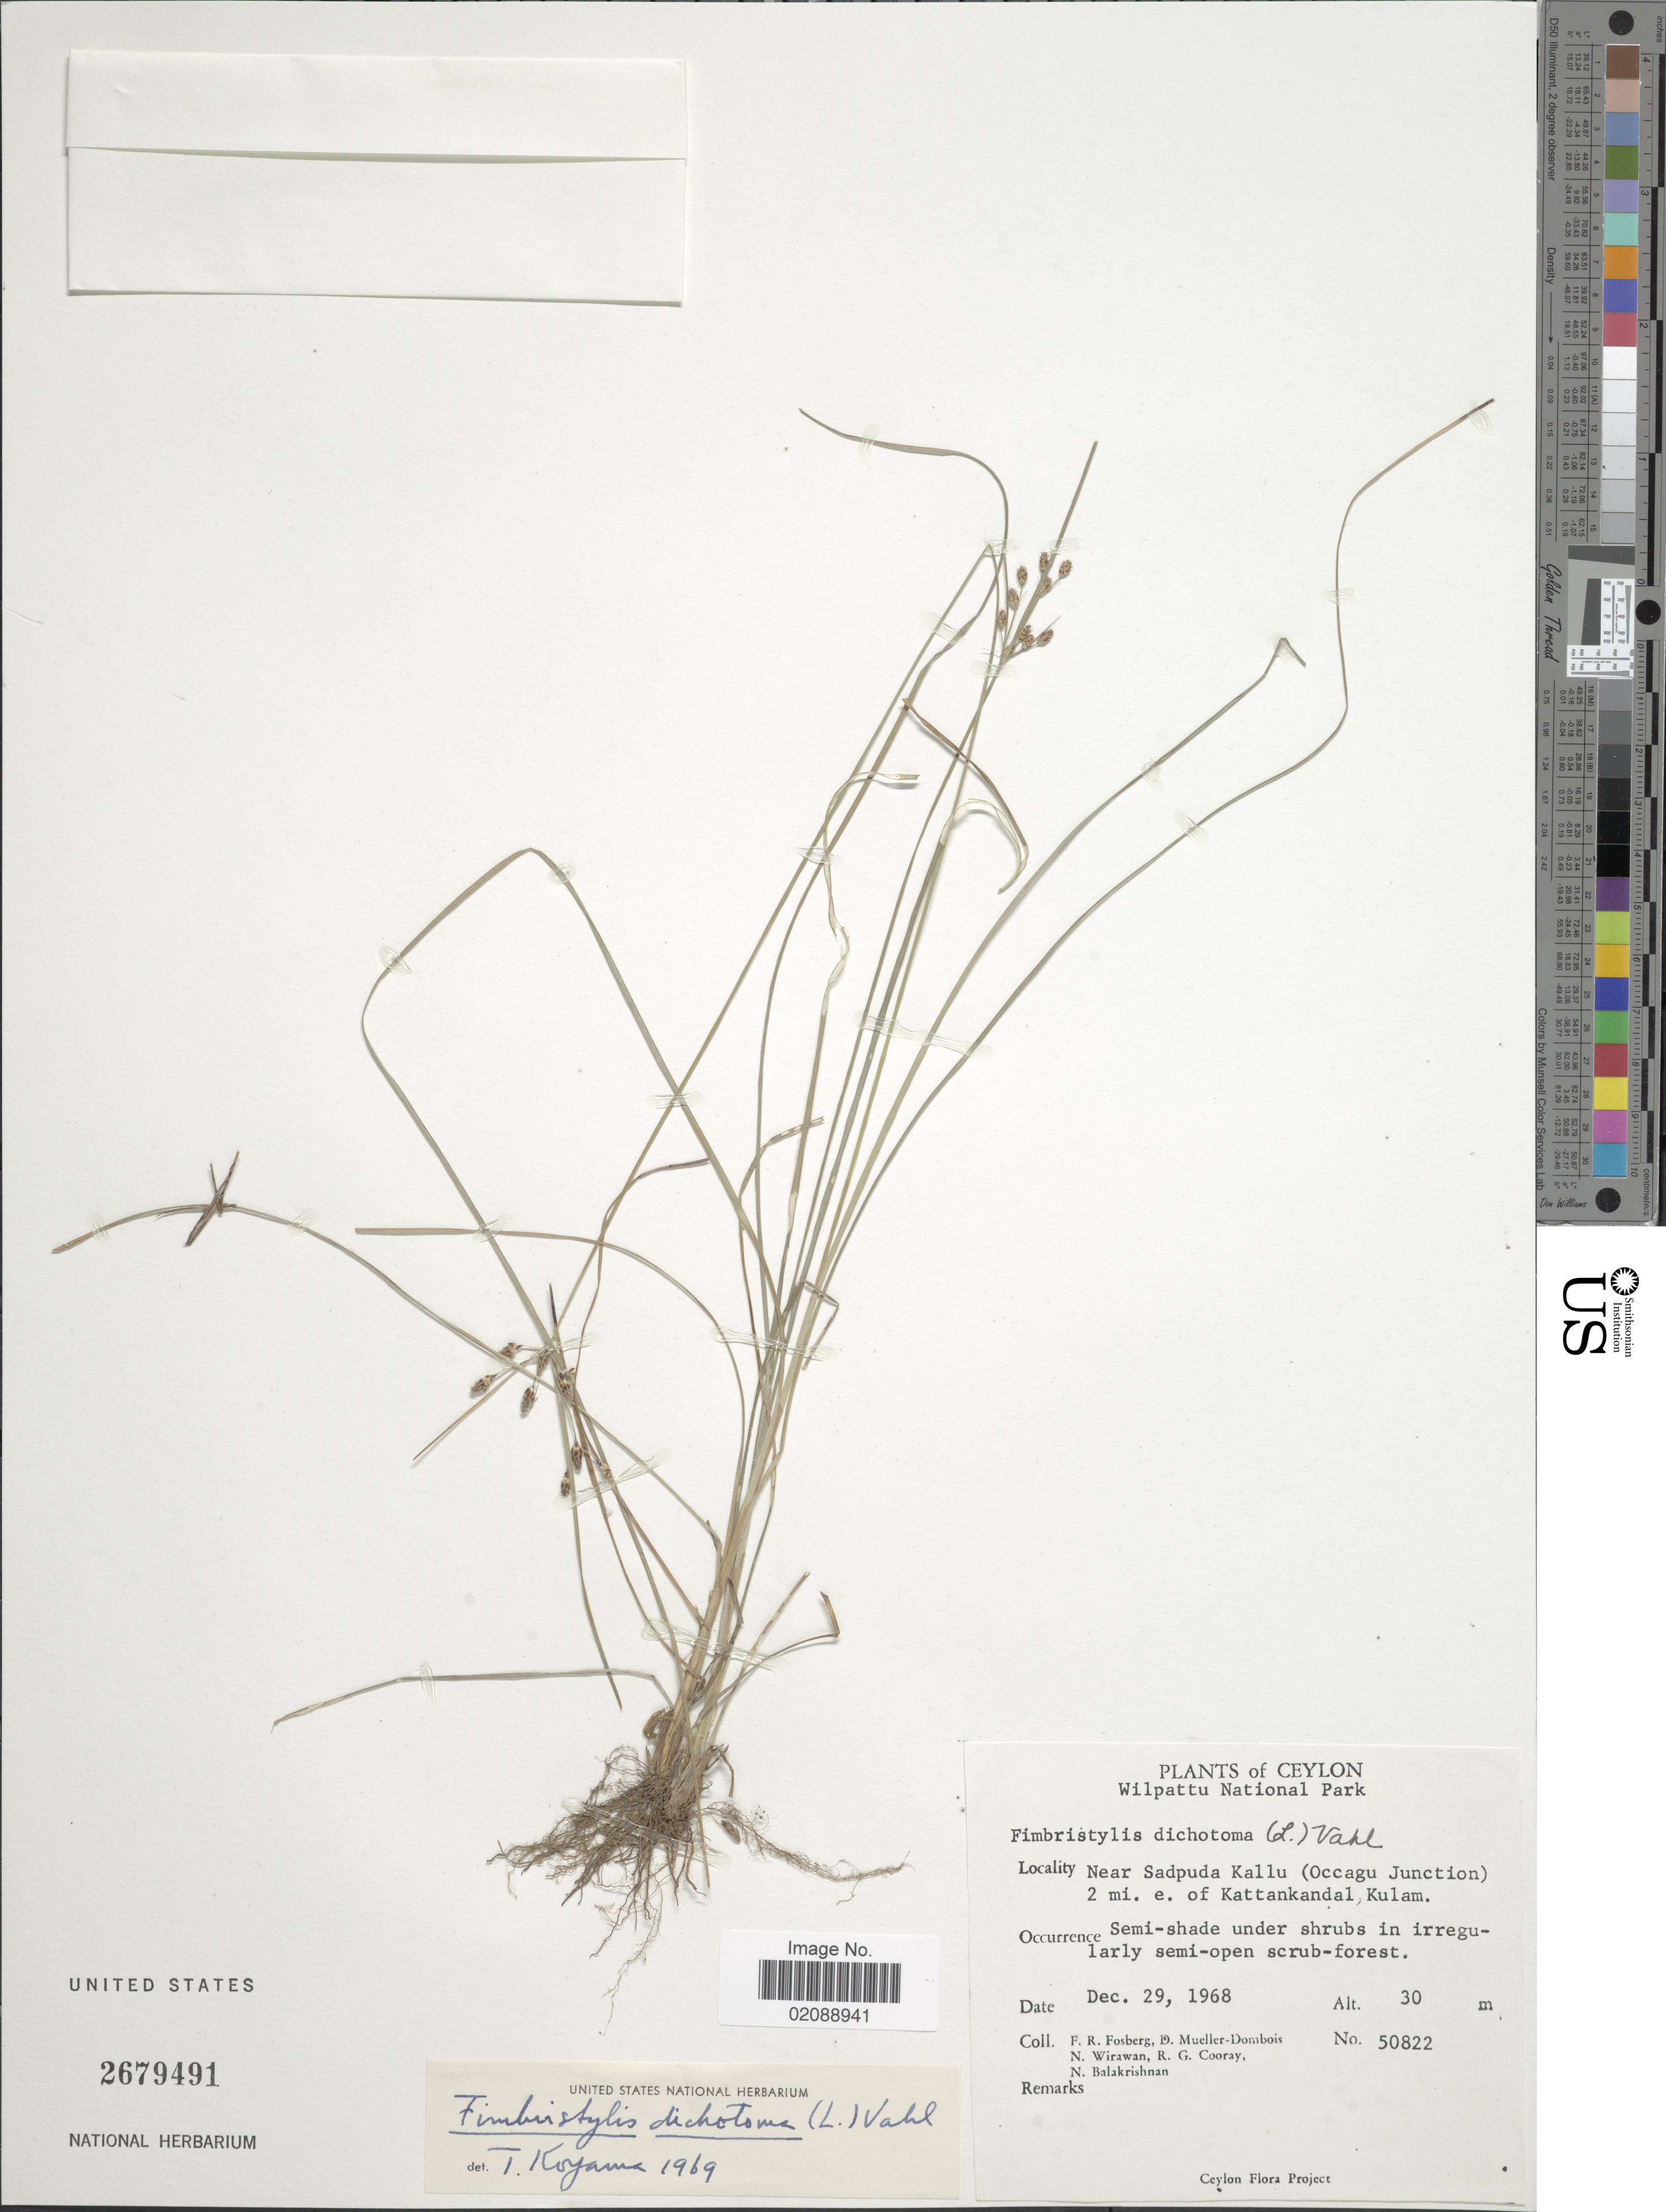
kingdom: Plantae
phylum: Tracheophyta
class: Liliopsida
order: Poales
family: Cyperaceae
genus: Fimbristylis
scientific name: Fimbristylis dichotoma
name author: (L.) Vahl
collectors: F. R. Fosberg, D. Mueller-Dombois, N. Wirawan, R. Cooray & N. Balakrishnan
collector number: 50822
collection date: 1968-12-29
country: Sri Lanka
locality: Ceylon, Wilpattu National Park, near Sadpuda Kallu (Occagu Junction) 2 mi. e. of Kattankandal Kulam.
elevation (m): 30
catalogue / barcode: US 2679491